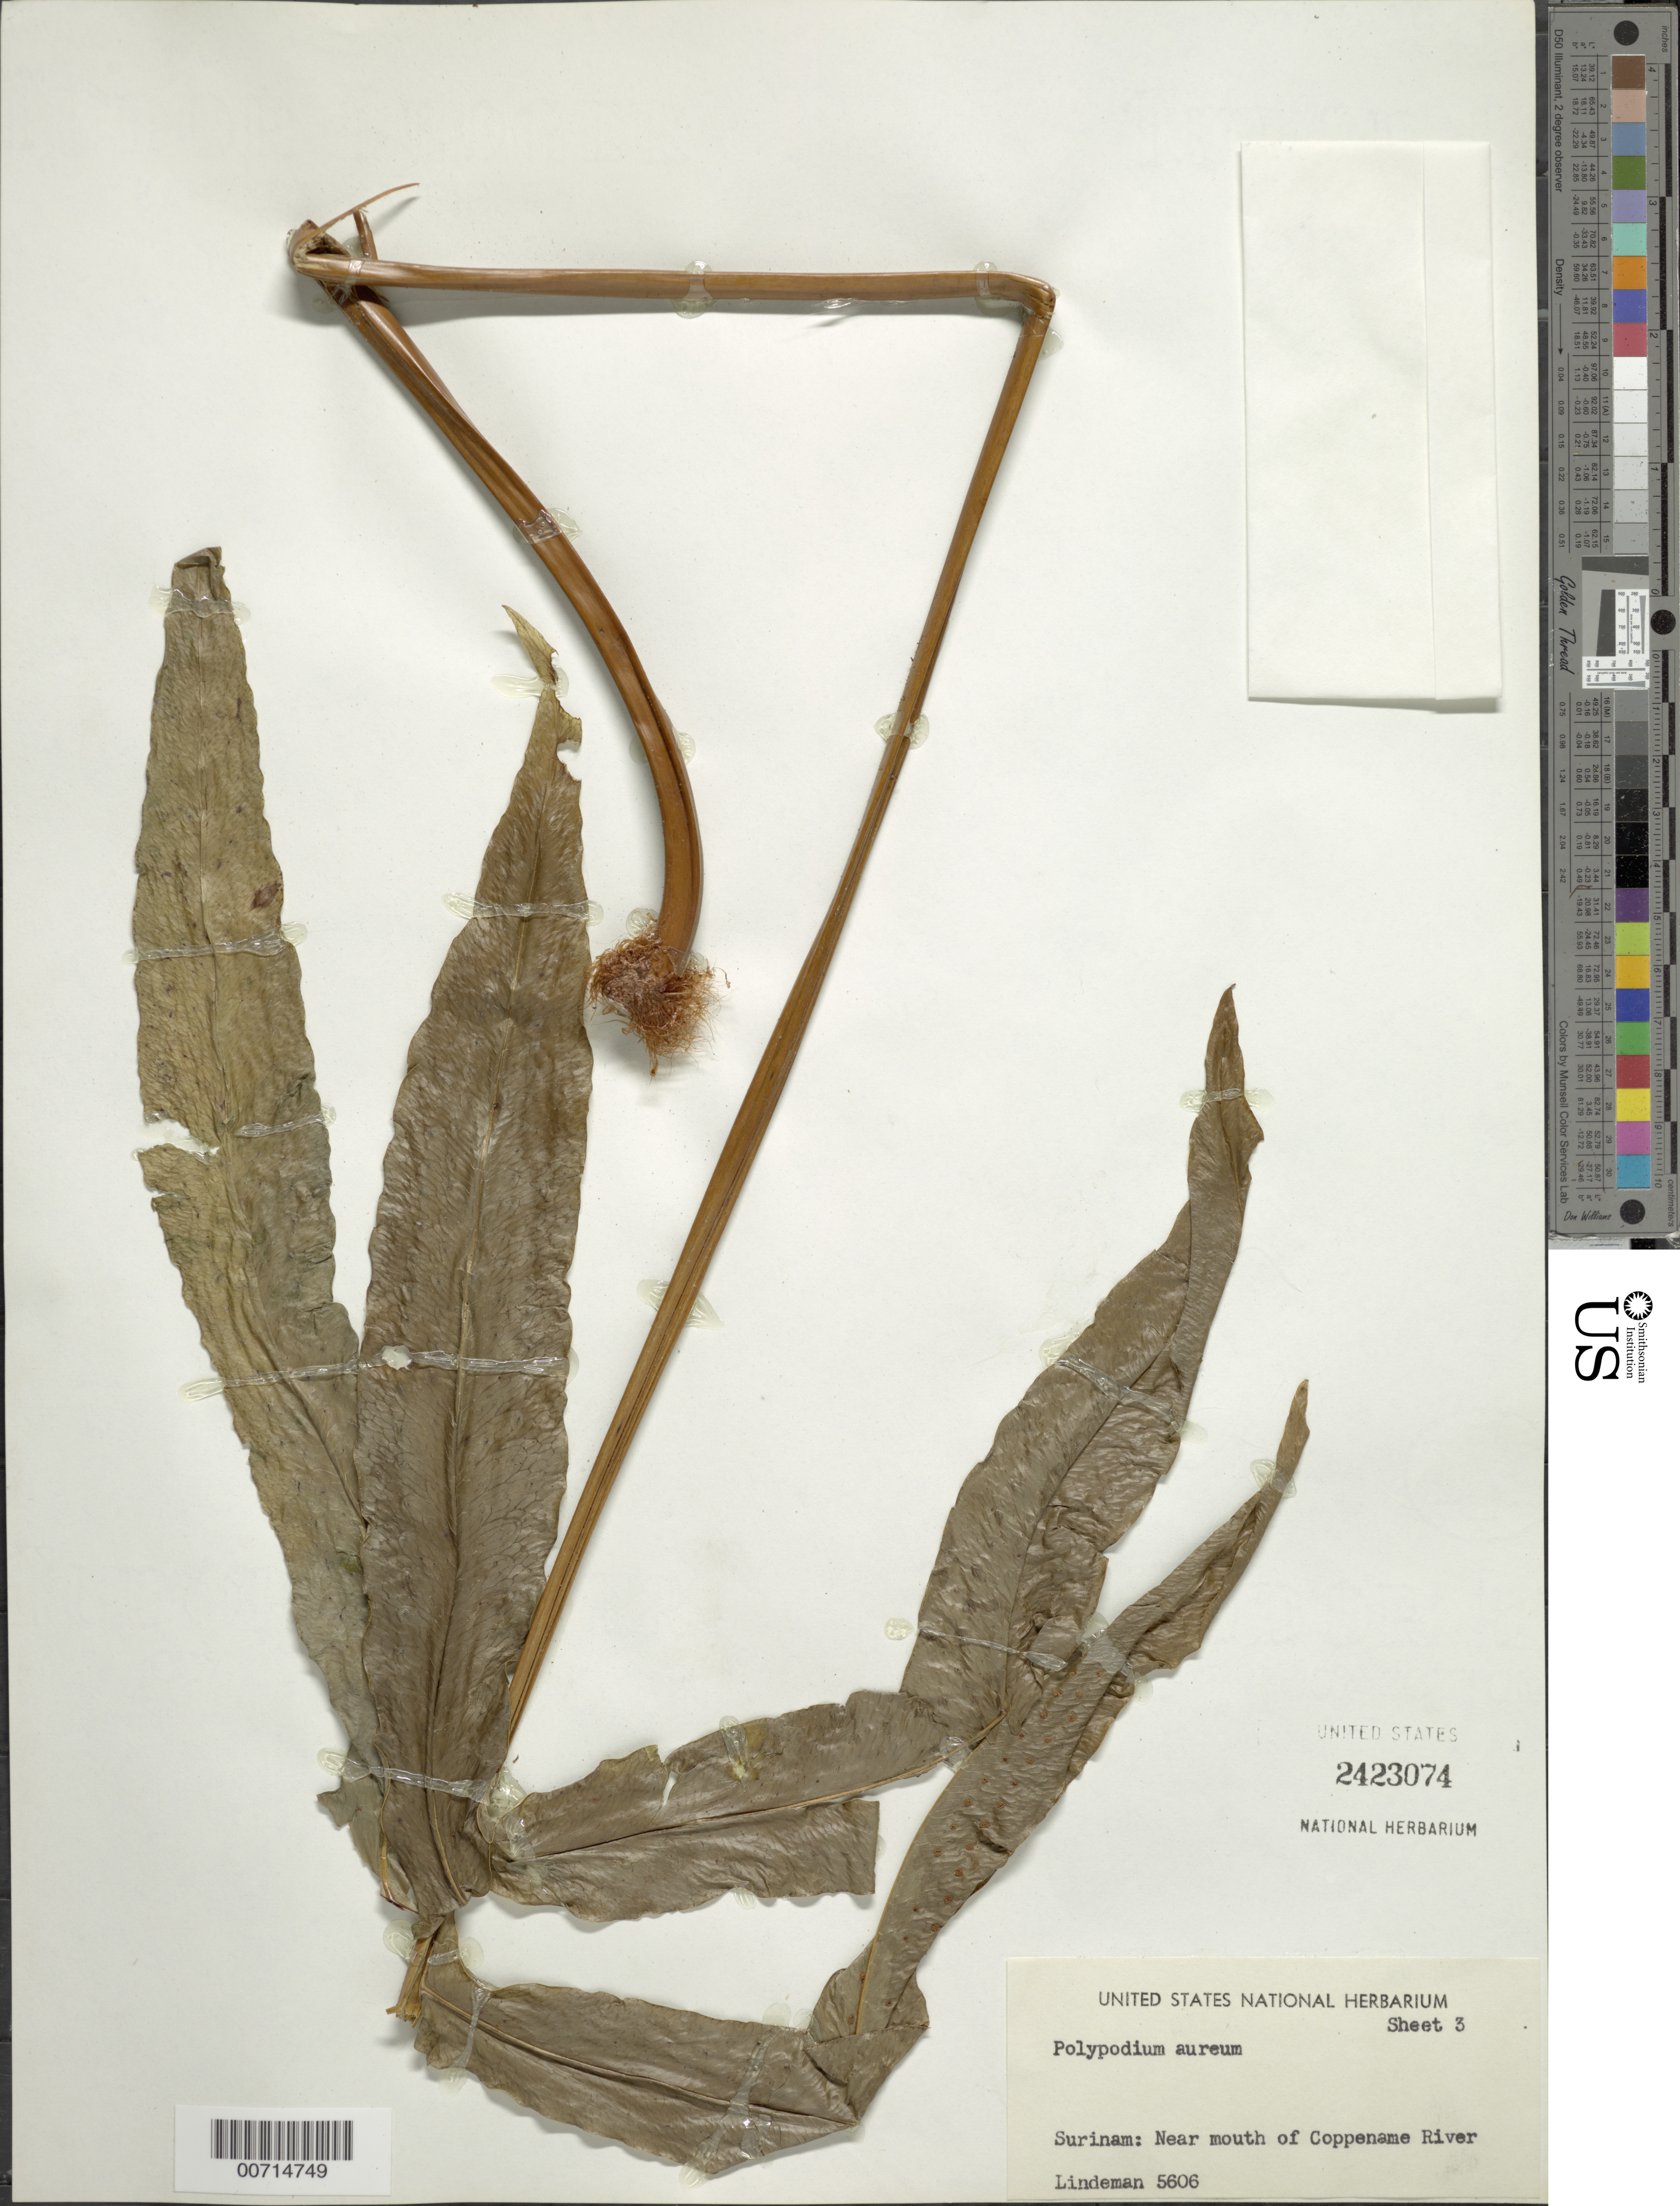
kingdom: Plantae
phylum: Tracheophyta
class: Polypodiopsida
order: Polypodiales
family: Polypodiaceae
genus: Phlebodium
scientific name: Phlebodium aureum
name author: (L.) J. Sm.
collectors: -. Lindeman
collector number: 5606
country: Suriname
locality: Near mouth of Coppename River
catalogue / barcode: US 2423074